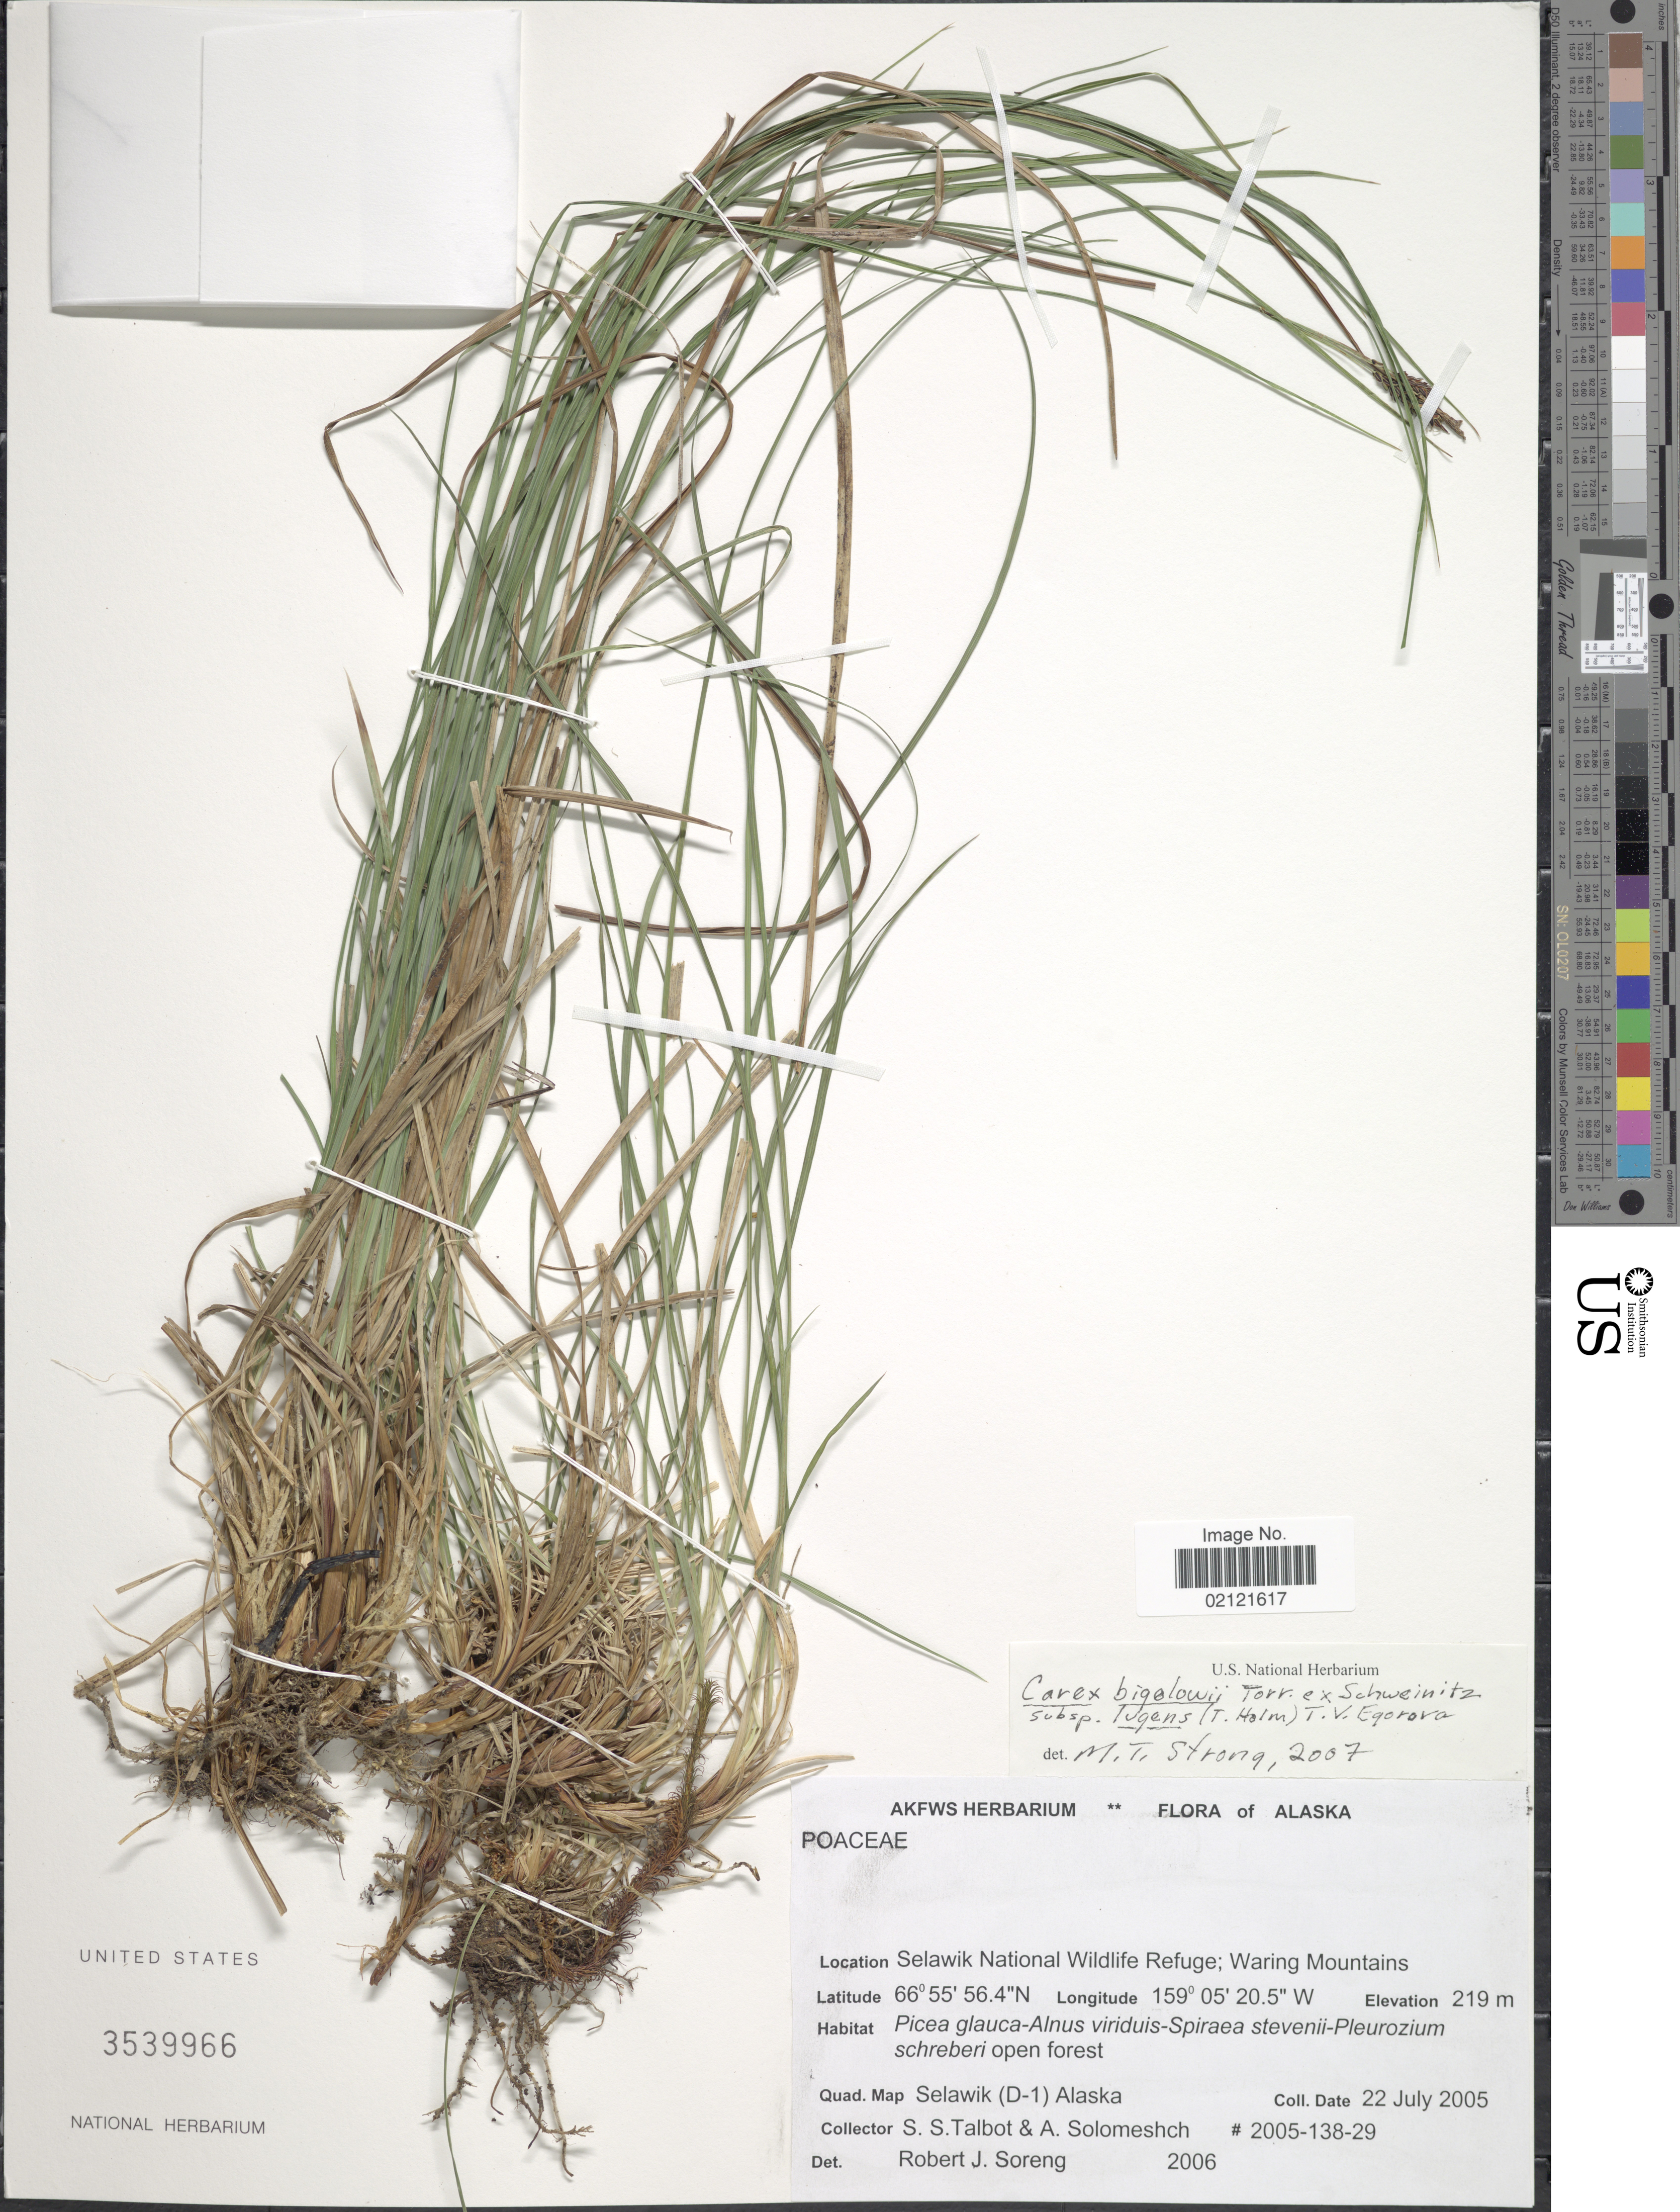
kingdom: Plantae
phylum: Tracheophyta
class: Liliopsida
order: Poales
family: Cyperaceae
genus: Carex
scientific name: Carex bigelowii subsp. lugens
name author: (Holm) T.V. Egorova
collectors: S. S. Talbot & A. Solomeshch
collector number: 2005-138-29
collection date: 2005-07-22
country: United States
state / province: Alaska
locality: Selawik National Wildlife Refuge; Waring Mountains, Selwaik (D-1) Alaska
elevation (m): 219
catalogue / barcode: US 3539966